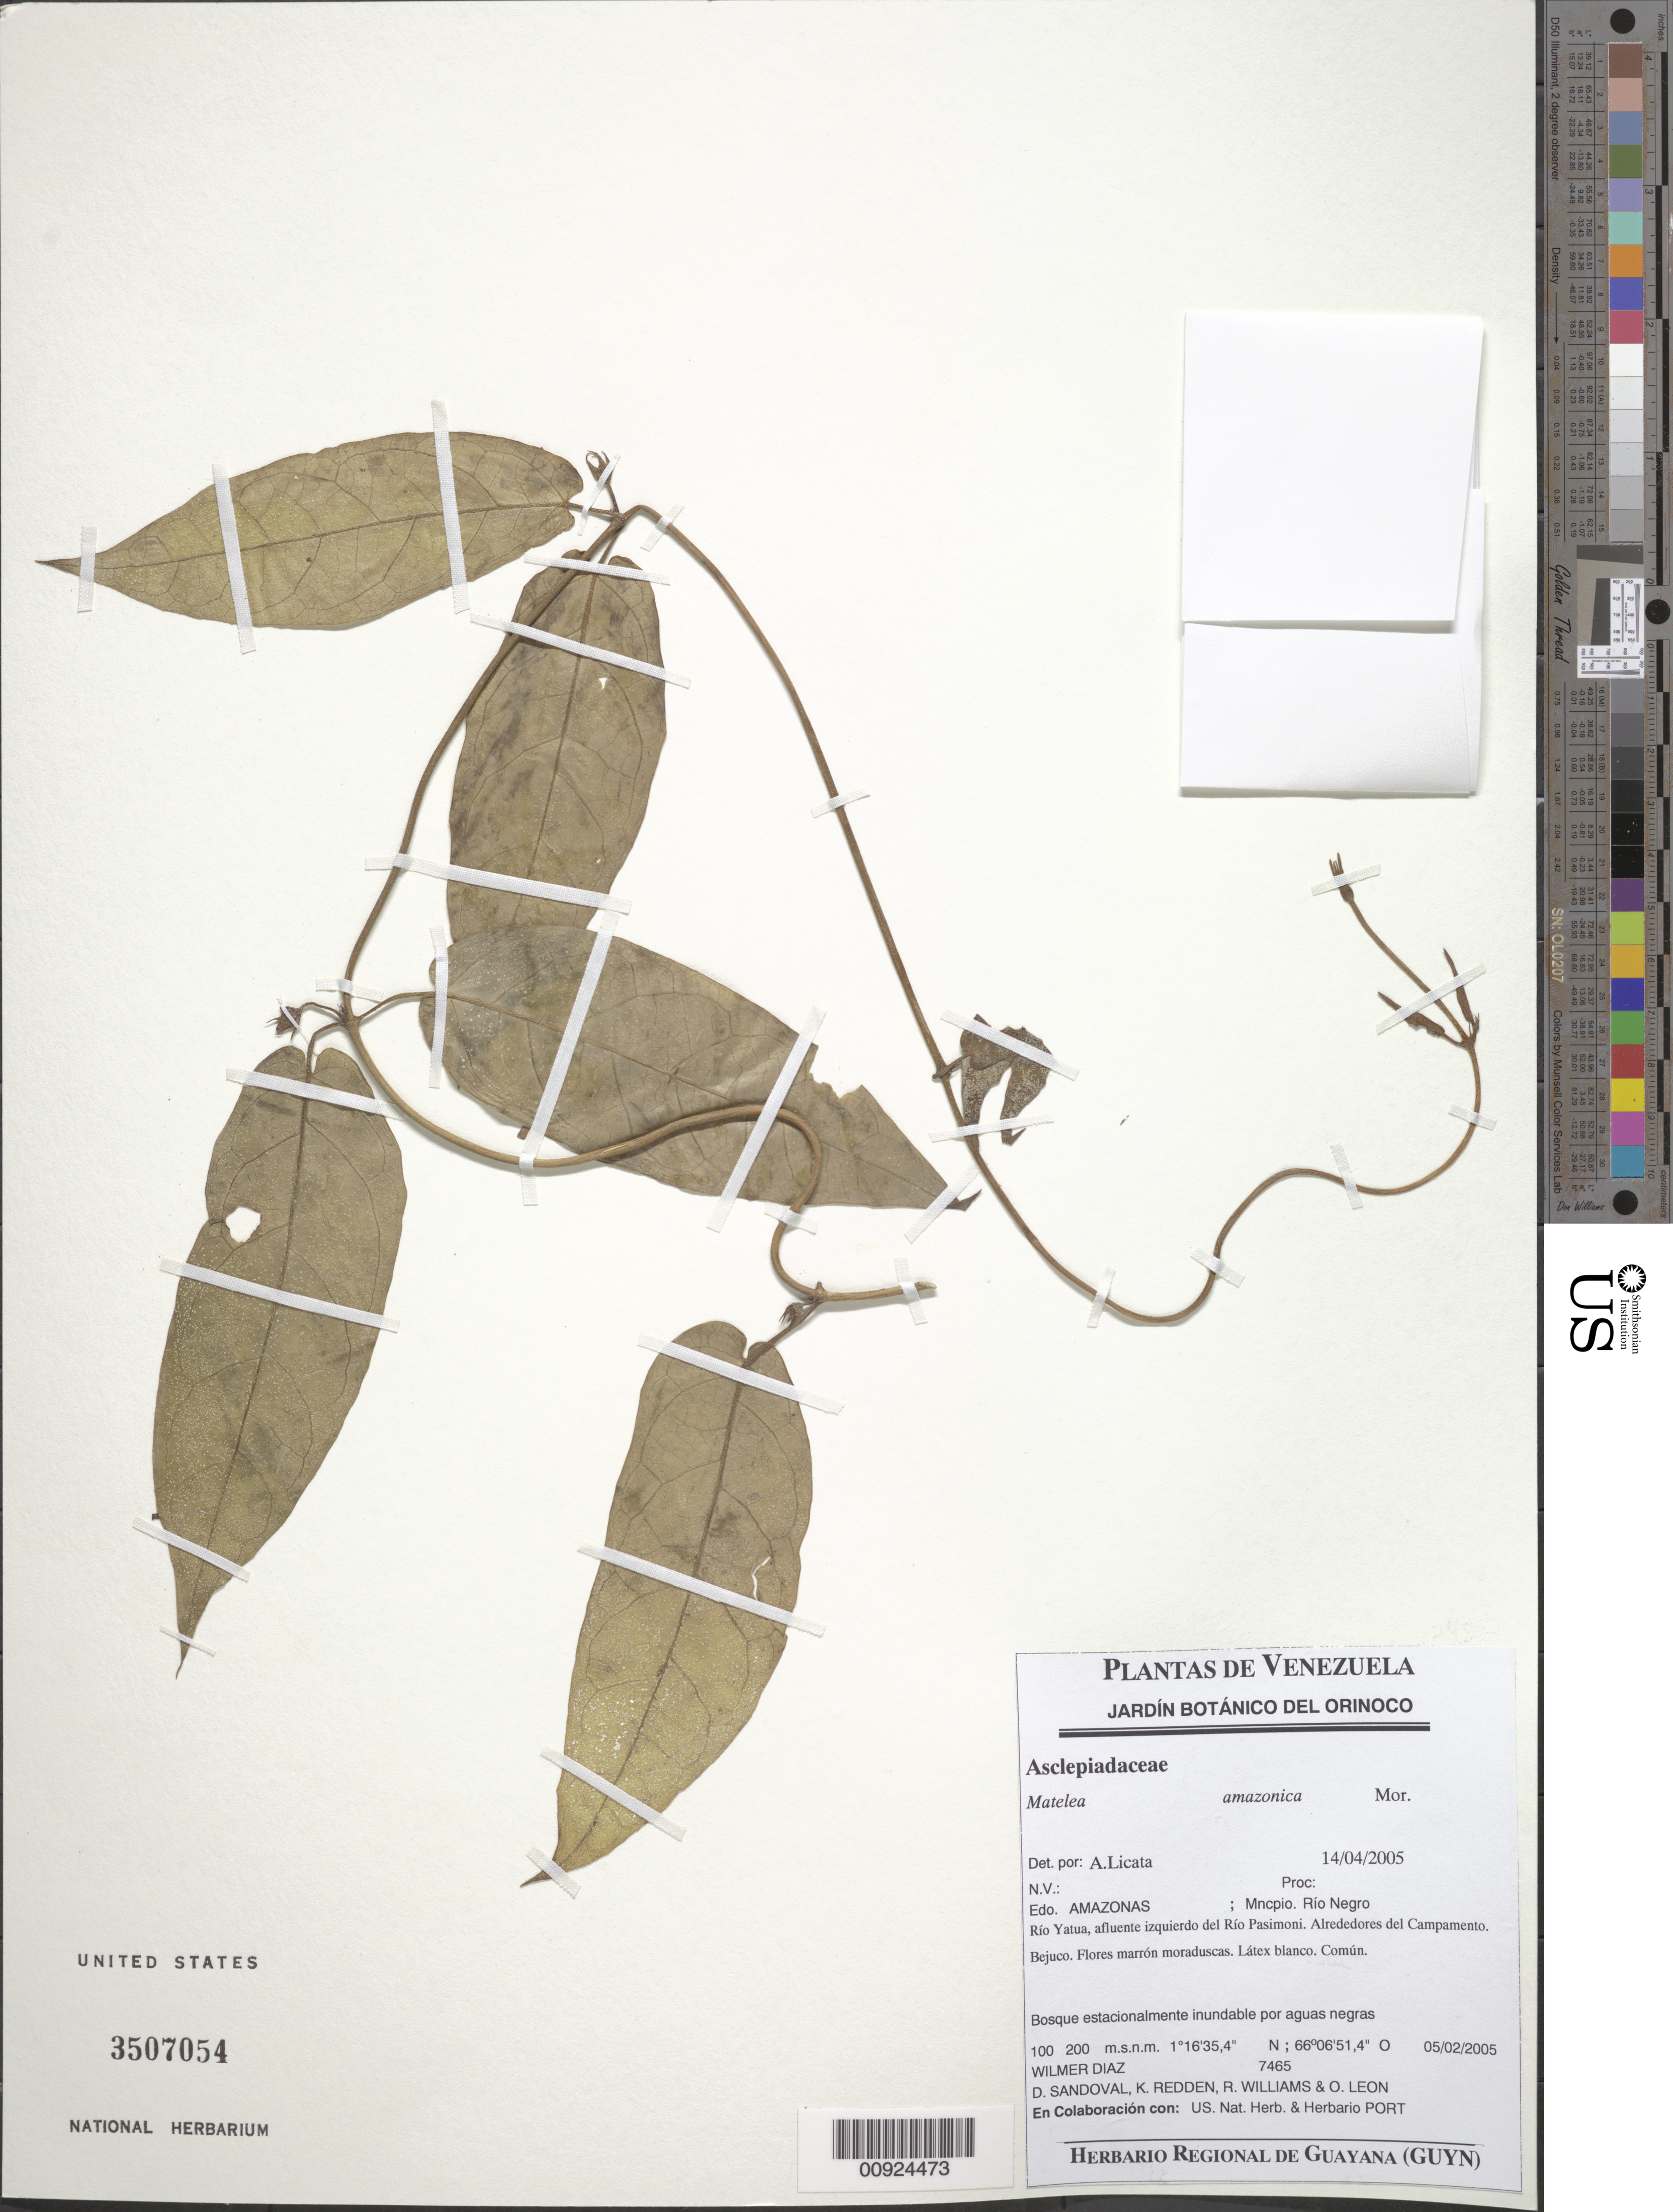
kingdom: Plantae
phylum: Tracheophyta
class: Magnoliopsida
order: Gentianales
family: Apocynaceae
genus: Matelea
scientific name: Matelea amazonica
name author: Morillo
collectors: W. Díaz P., D. Sandoval, K. M. Redden, R. Williams & O. León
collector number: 7465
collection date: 2005-04-14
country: Venezuela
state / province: Amazonas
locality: Mncpio. Río Negro. Río Yatua, afluente izquierdo del Río Pasimoni. Alrededores del Campamento.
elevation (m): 100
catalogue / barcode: US 3507054